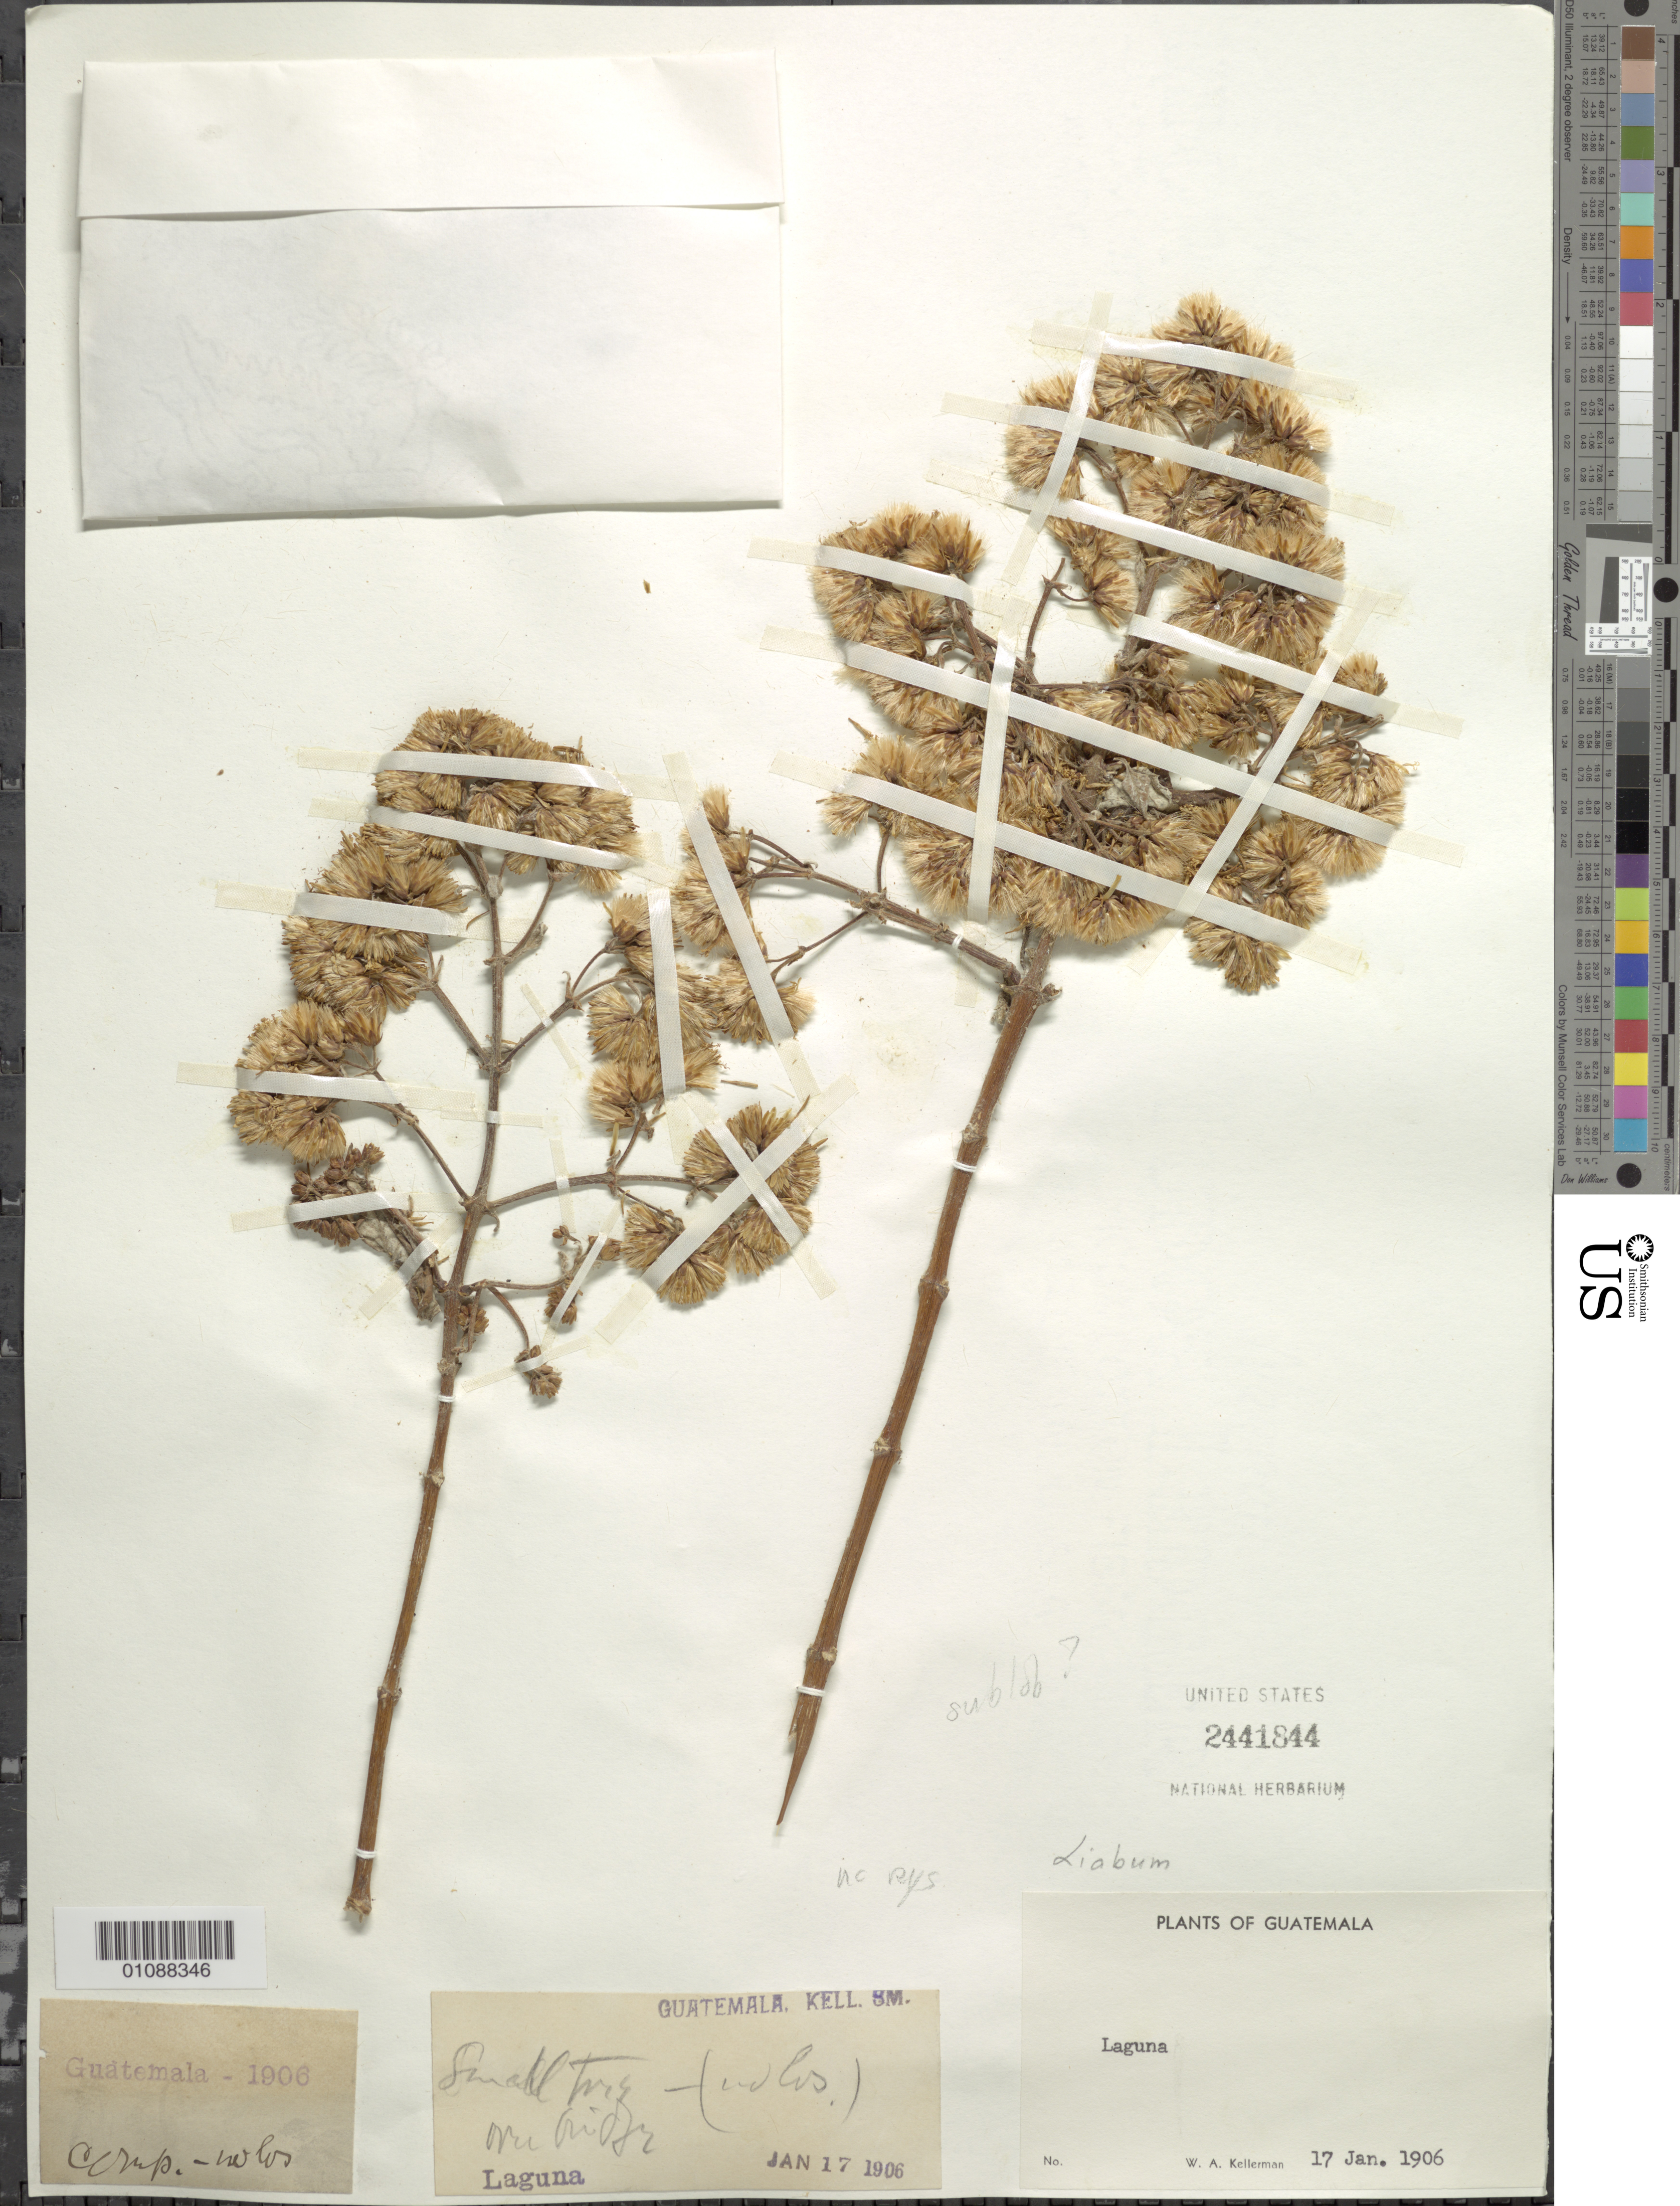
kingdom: Plantae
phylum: Tracheophyta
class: Magnoliopsida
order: Asterales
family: Asteraceae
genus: Sinclairia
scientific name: Sinclairia polyantha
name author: (Klatt) Rydb.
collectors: W. Kellerman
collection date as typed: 17 January 1906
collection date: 1906-01-17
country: Guatemala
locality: Laguma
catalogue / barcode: US 2441844